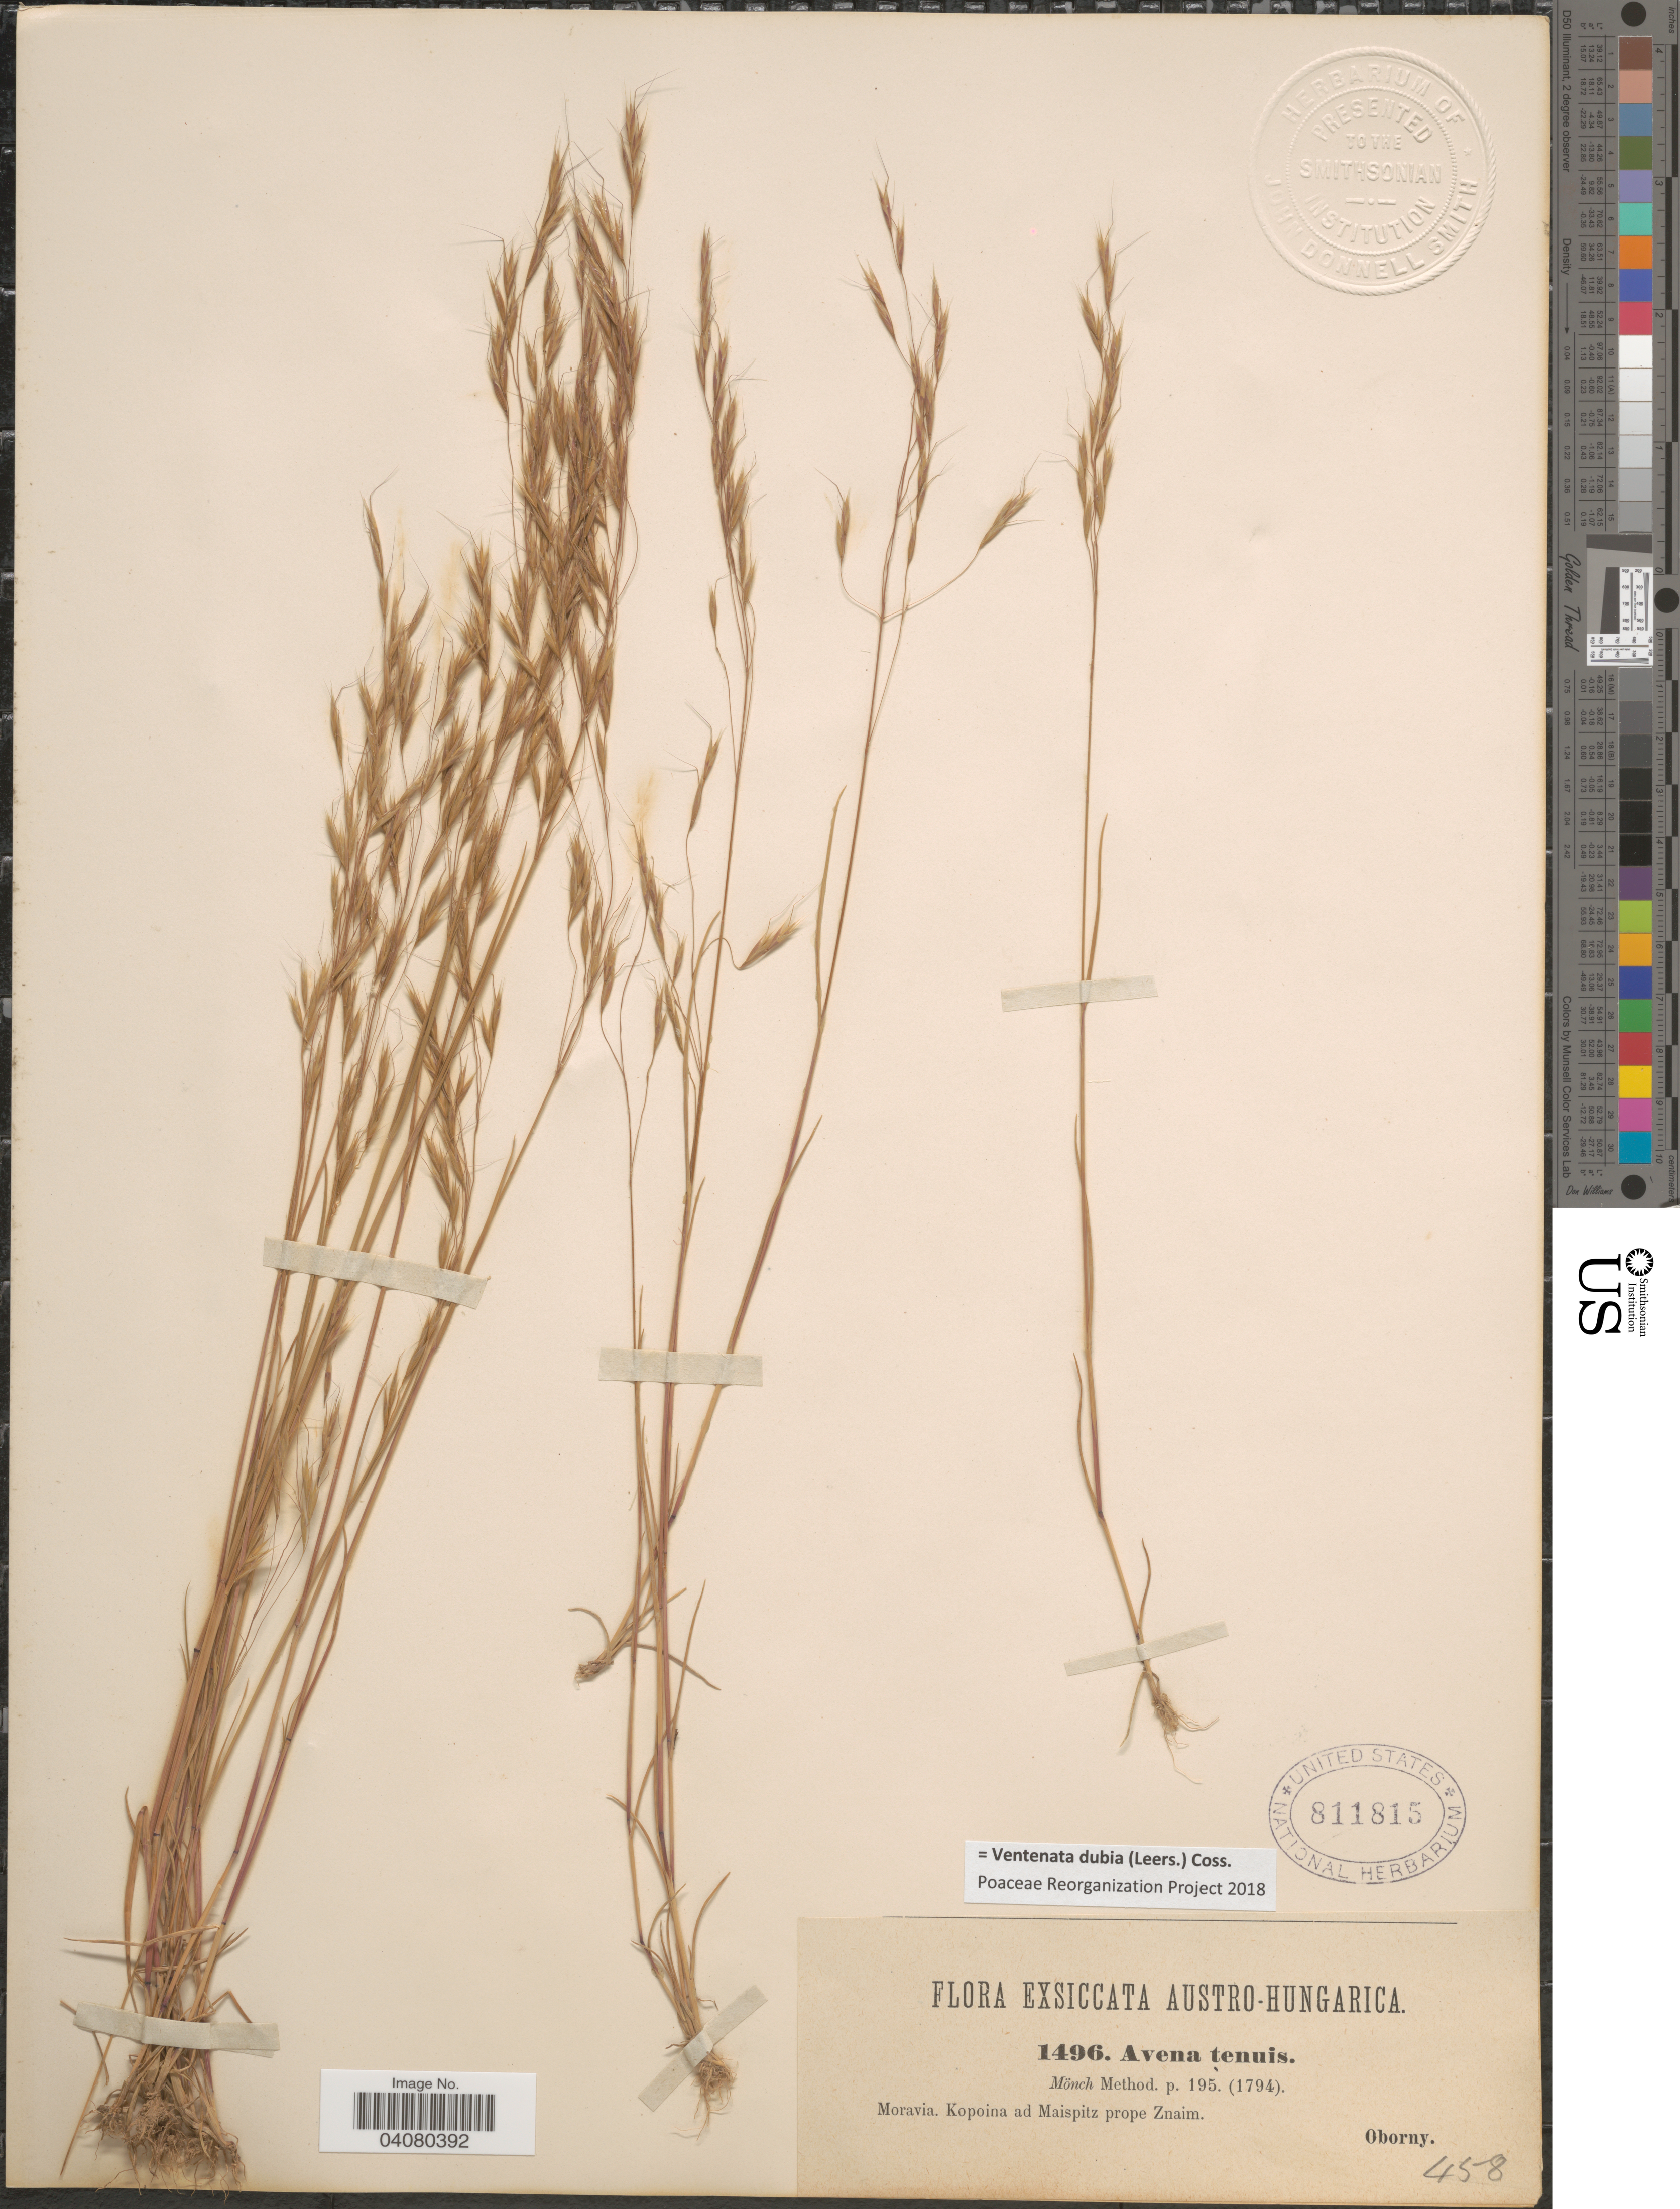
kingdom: Plantae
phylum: Tracheophyta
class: Liliopsida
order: Poales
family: Poaceae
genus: Ventenata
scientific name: Ventenata dubia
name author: (Leers) Coss.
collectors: Oborny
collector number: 458/1496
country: Czechia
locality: Austro-Hungarica. Moravia. Kopoina ad Maispitz prope Znaim.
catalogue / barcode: US 811815